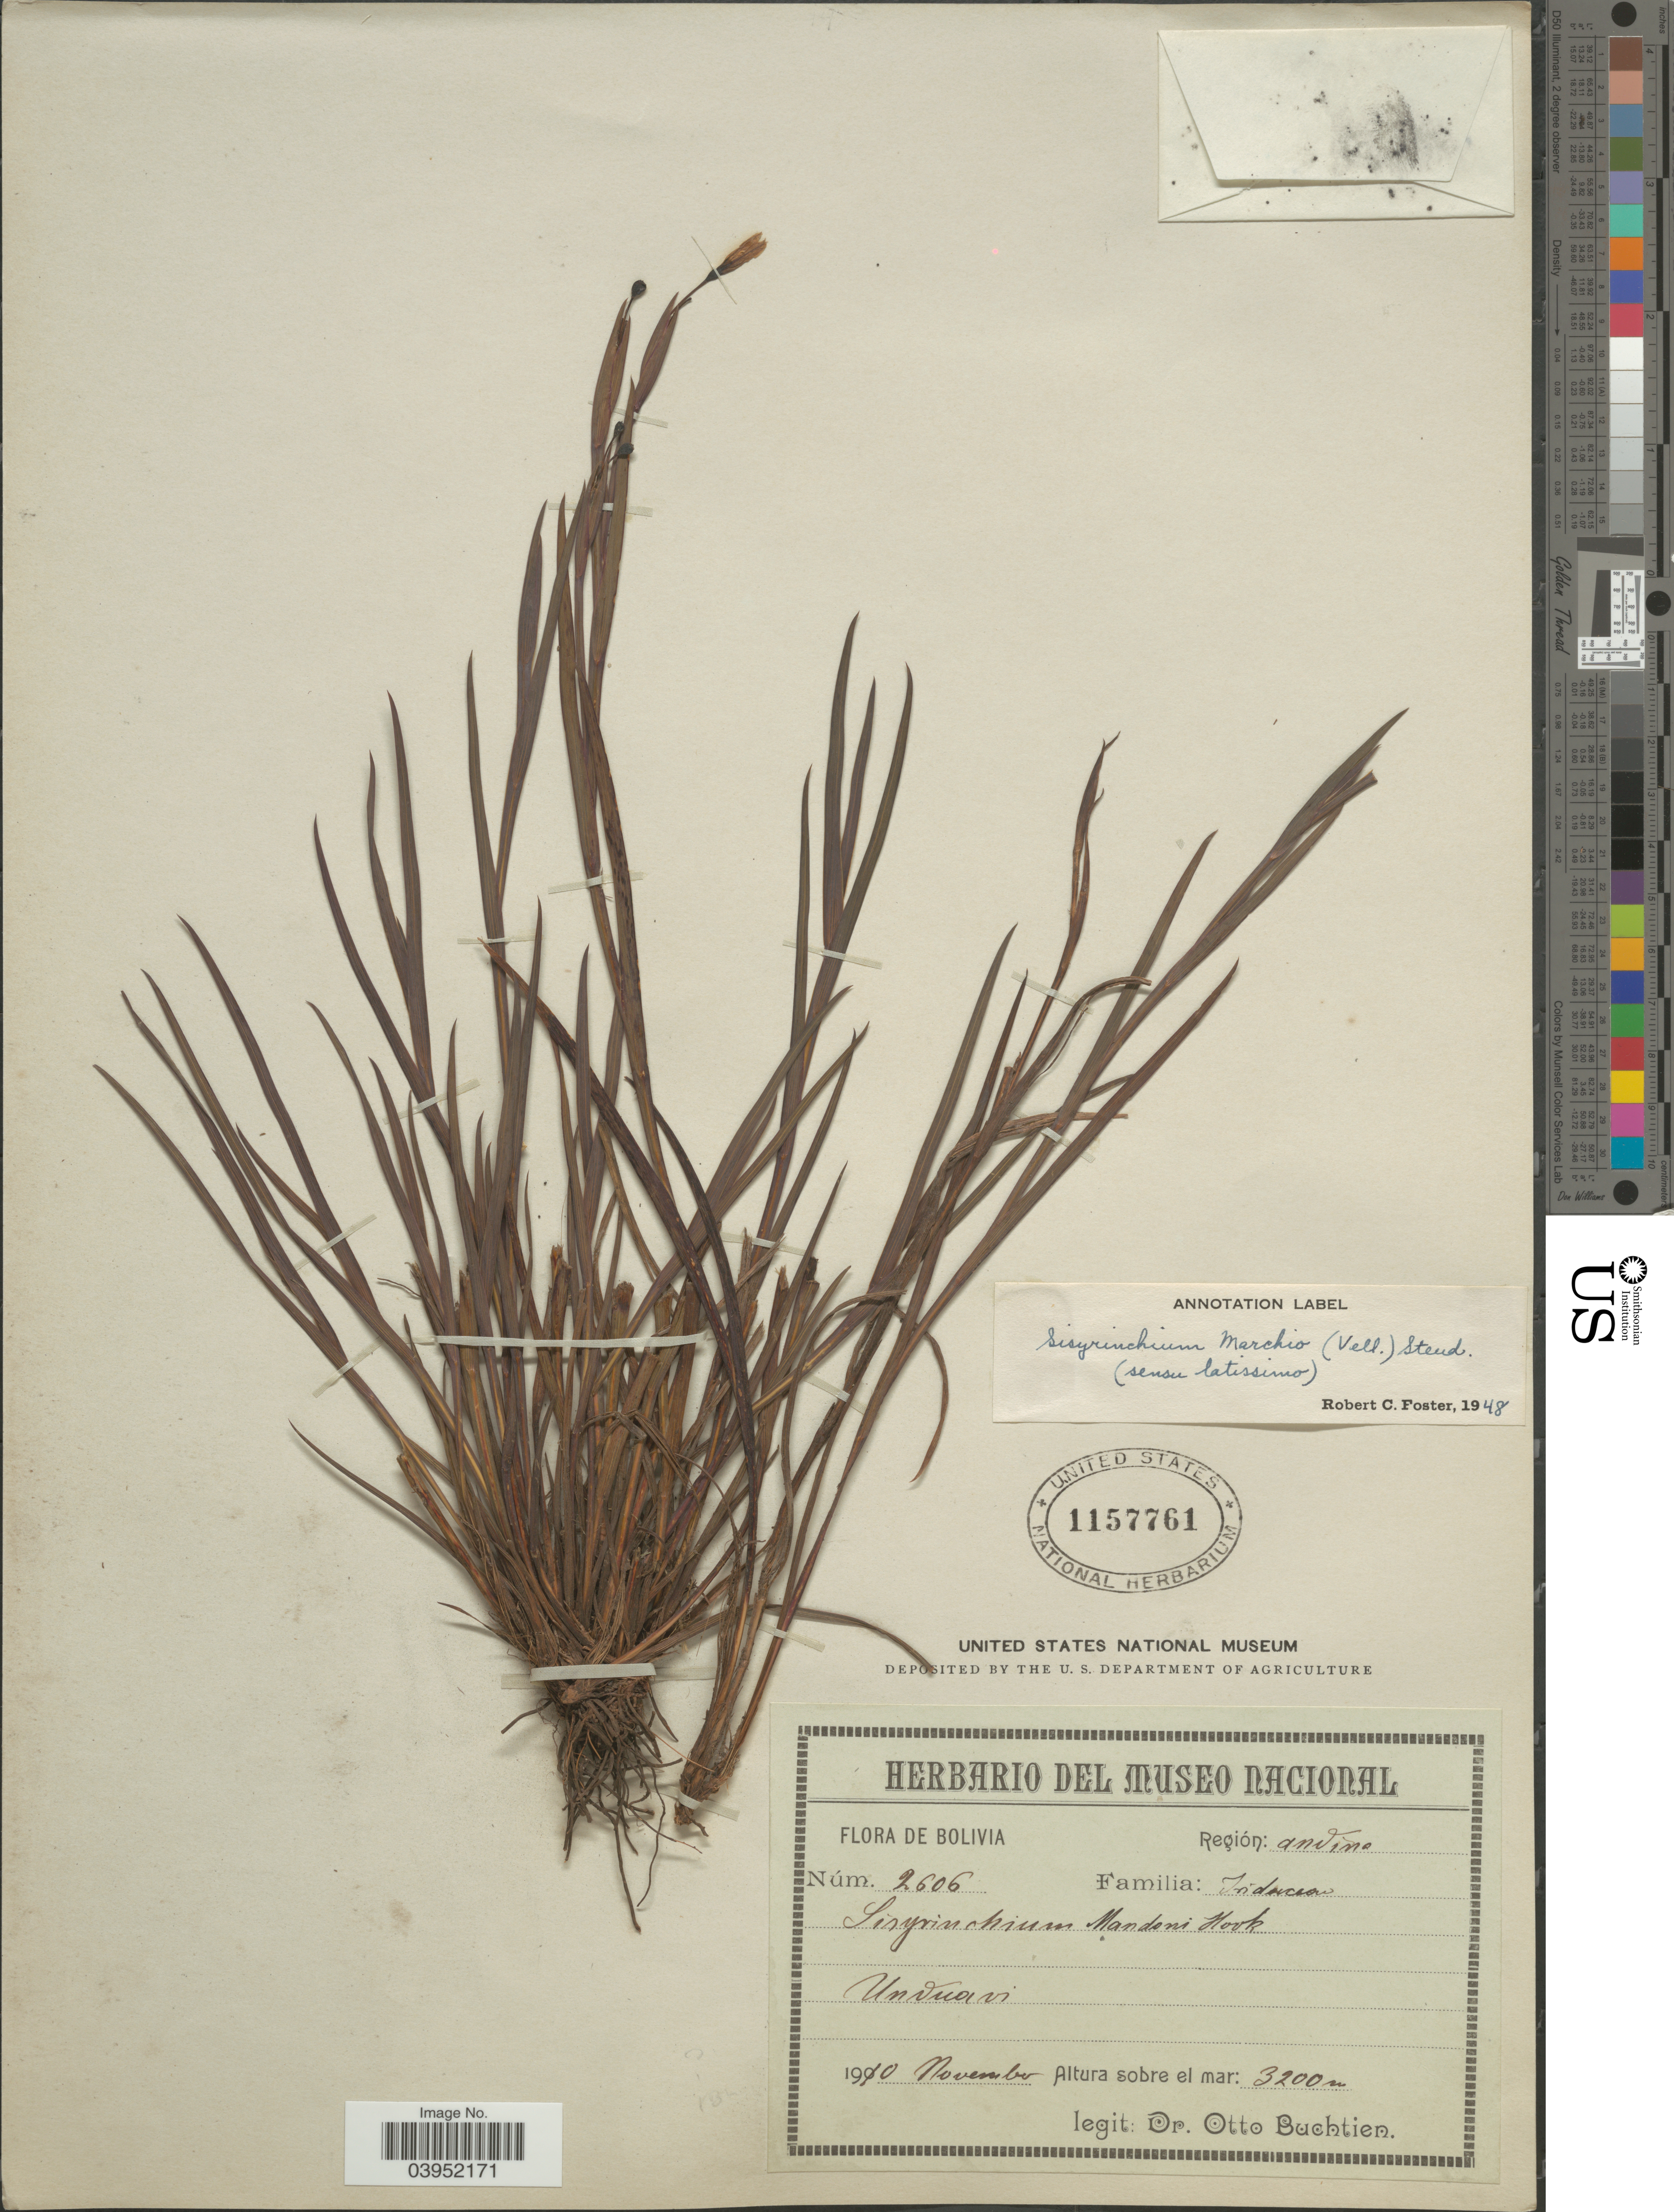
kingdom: Plantae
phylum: Tracheophyta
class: Liliopsida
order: Asparagales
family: Iridaceae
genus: Sisyrinchium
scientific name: Sisyrinchium marchio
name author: (Vell.) Steud.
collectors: O. Buchtien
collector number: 2606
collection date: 1910-11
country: Bolivia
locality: Región: andina. Unduavi.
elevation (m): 3200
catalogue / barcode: US 1157761